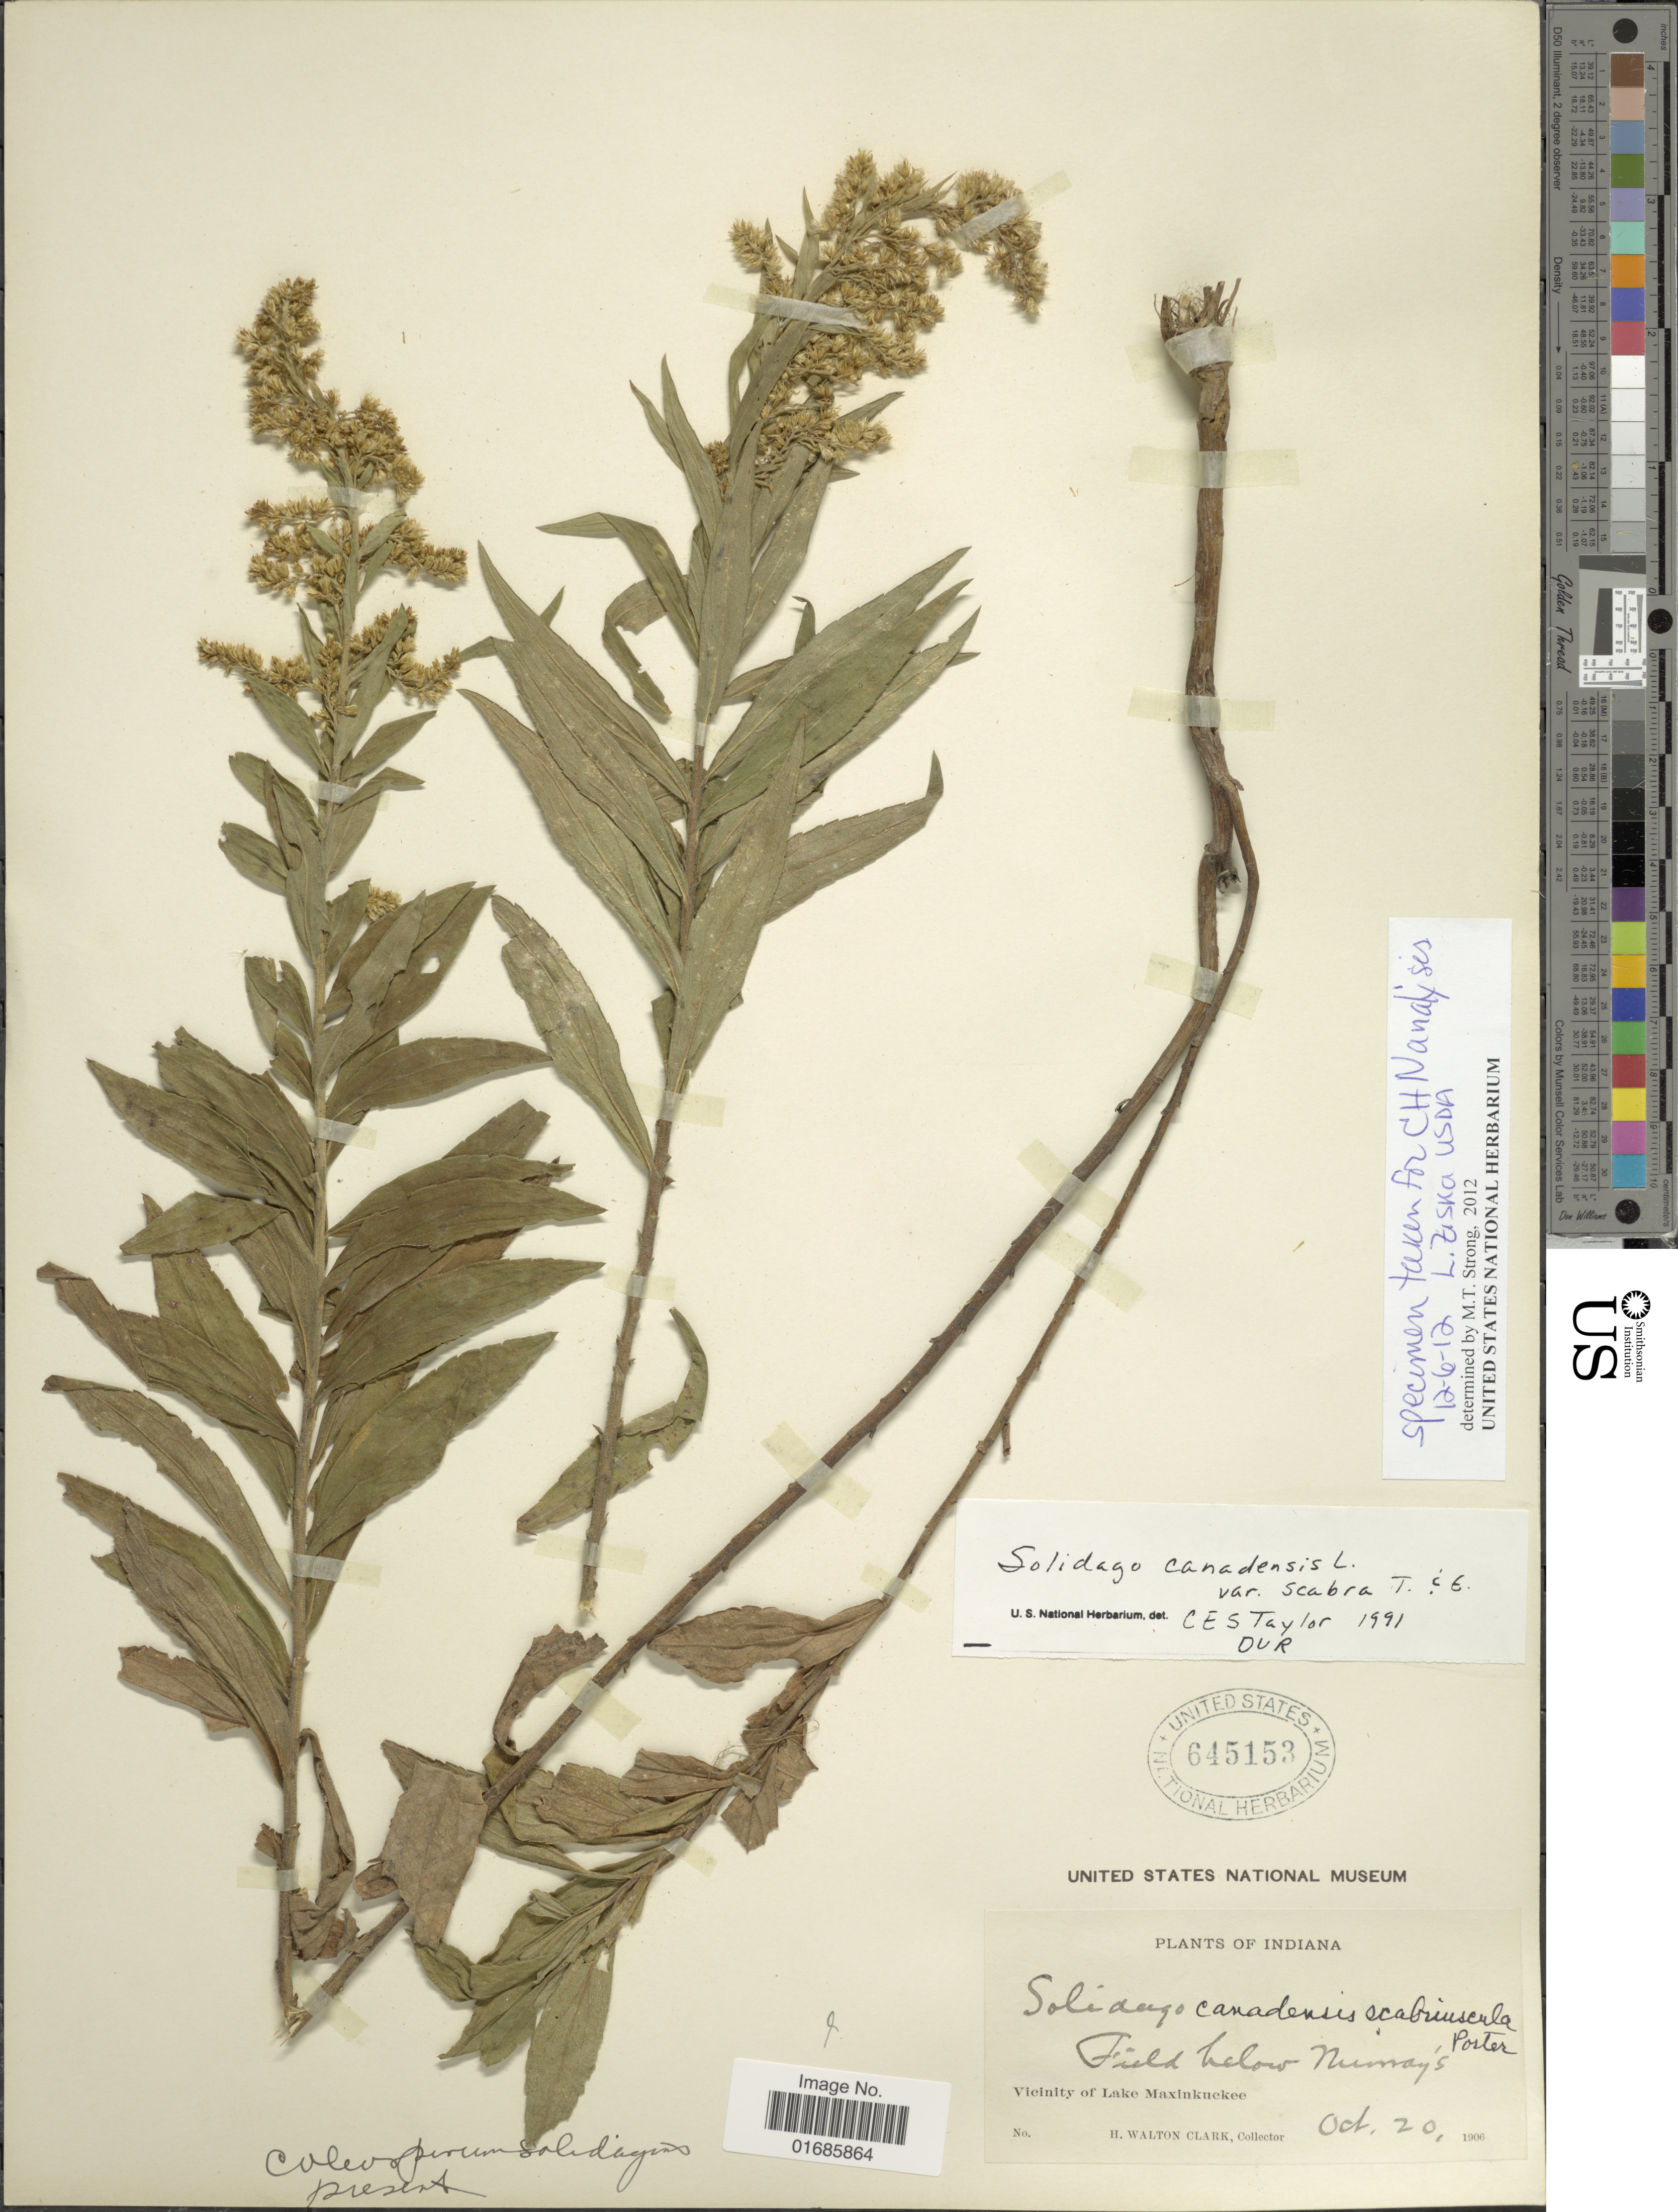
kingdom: Plantae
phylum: Tracheophyta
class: Magnoliopsida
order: Asterales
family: Asteraceae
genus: Solidago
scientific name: Solidago canadensis var. scabra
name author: (Muhl. ex Willd.) Torr. & A. Gray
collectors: H. W. Clark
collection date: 1906-10-20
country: United States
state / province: Indiana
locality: Field below Numay's, Vicinity of Lake Maxinkuckee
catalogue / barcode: US 645153